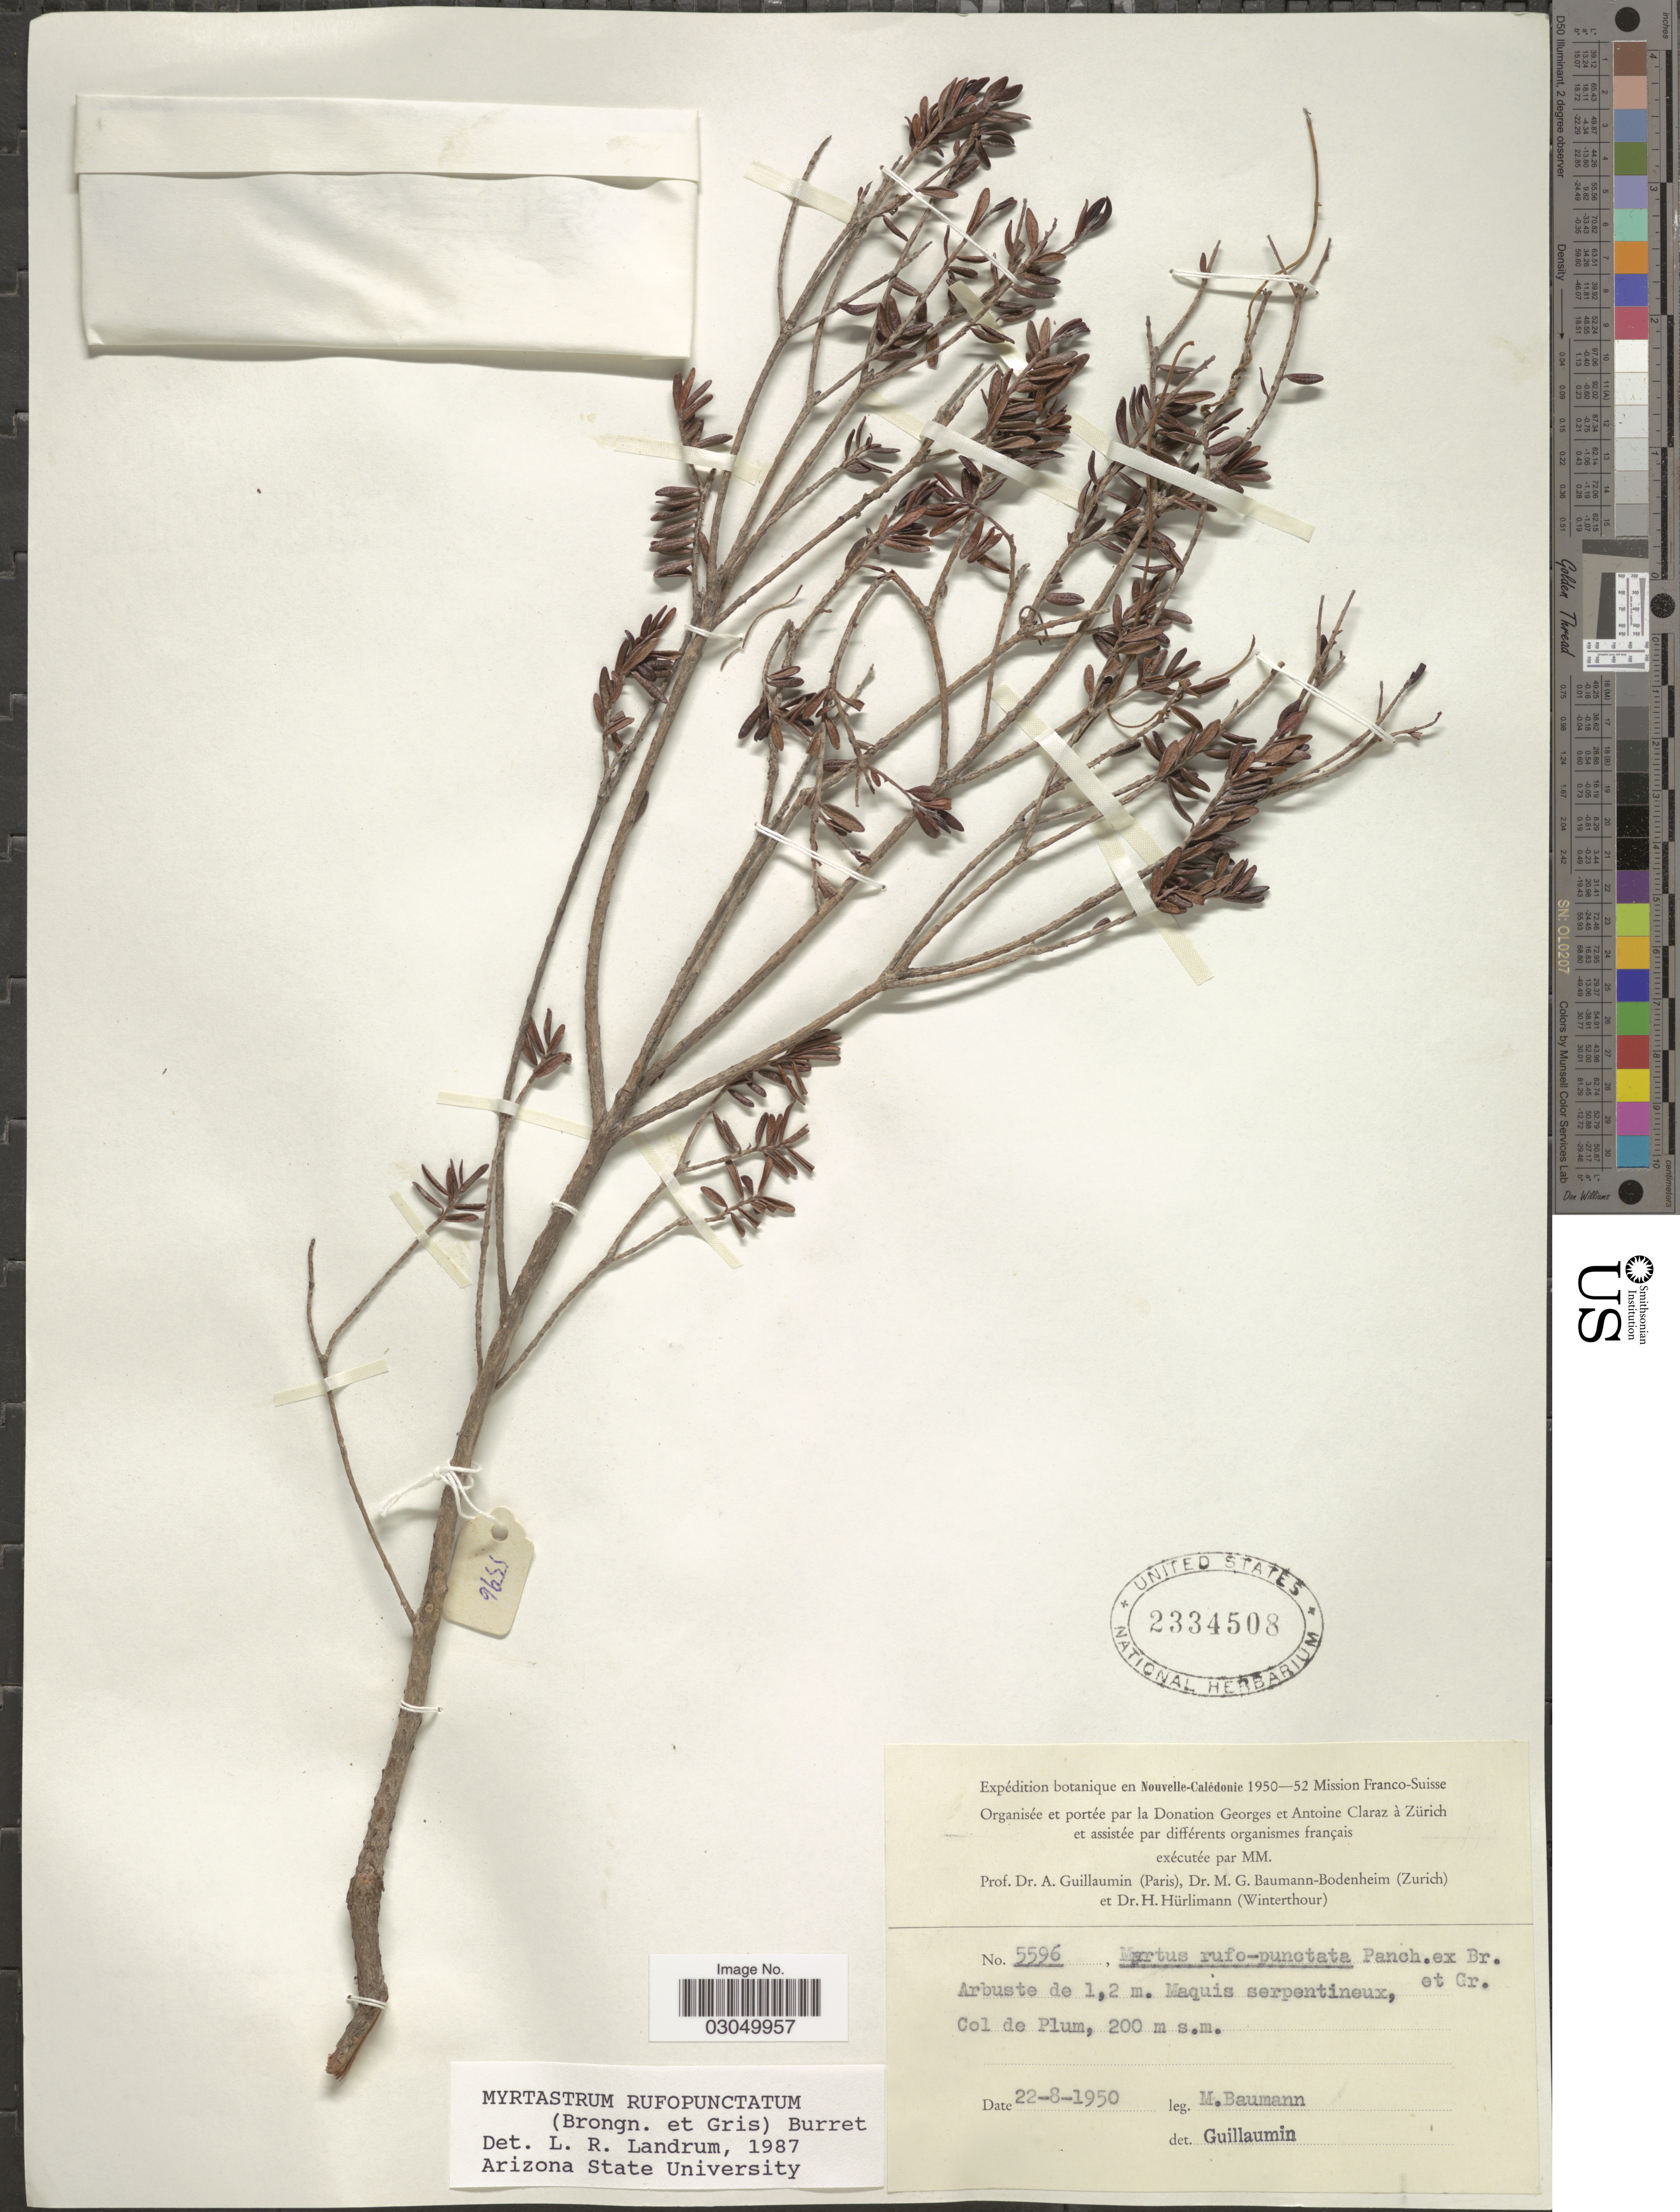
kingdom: Plantae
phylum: Tracheophyta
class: Magnoliopsida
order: Myrtales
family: Myrtaceae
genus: Myrtastrum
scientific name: Myrtastrum rufopunctatum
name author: (Pancher ex Brongn. & Gris) Burret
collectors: M. Baumann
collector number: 5596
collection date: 1950-08-22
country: New Caledonia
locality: En Nouvelle-Calédonie. Maquis serpentineux, Col de Plum.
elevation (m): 200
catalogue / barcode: US 2334508